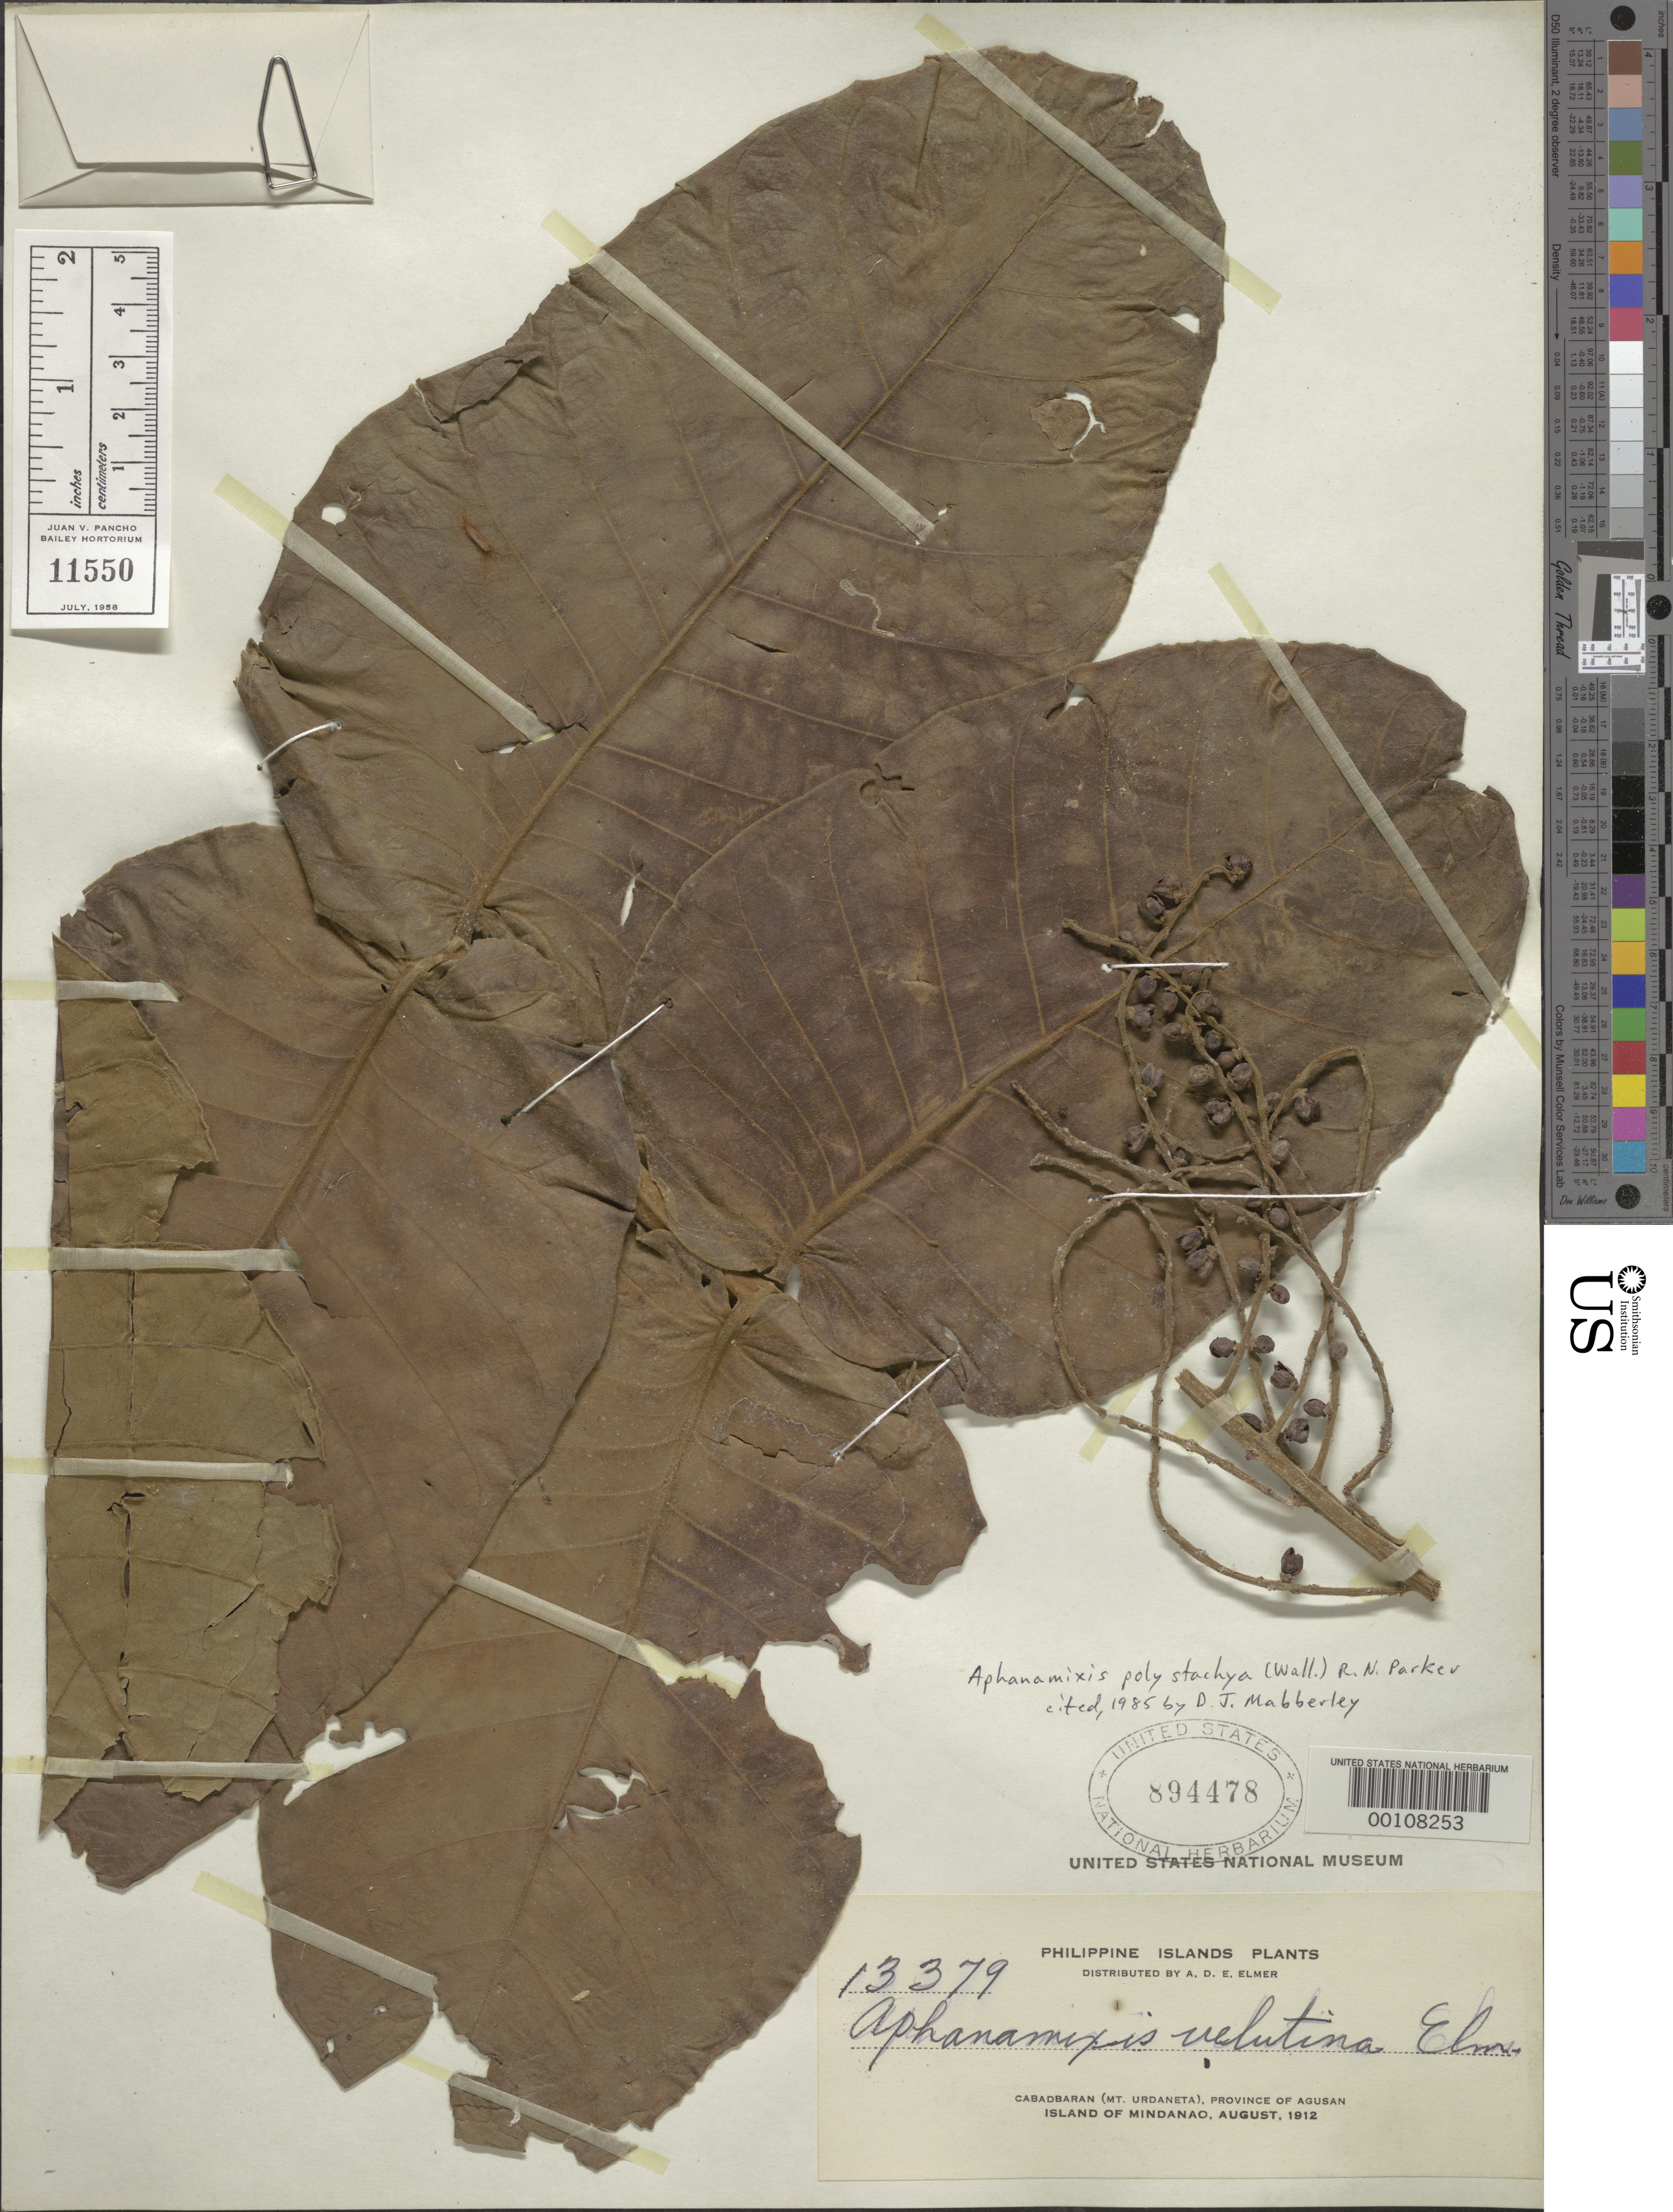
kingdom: Plantae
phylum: Tracheophyta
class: Magnoliopsida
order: Sapindales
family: Meliaceae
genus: Aphanamixis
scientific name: Aphanamixis polystachya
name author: (Wall.) R. Parker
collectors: A. D. E. Elmer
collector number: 13379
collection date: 1912-08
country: Philippines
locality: Cabadbaran (Mt. Urdaneta), Province of Agusan, Island of Mindanao.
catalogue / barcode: US 894478